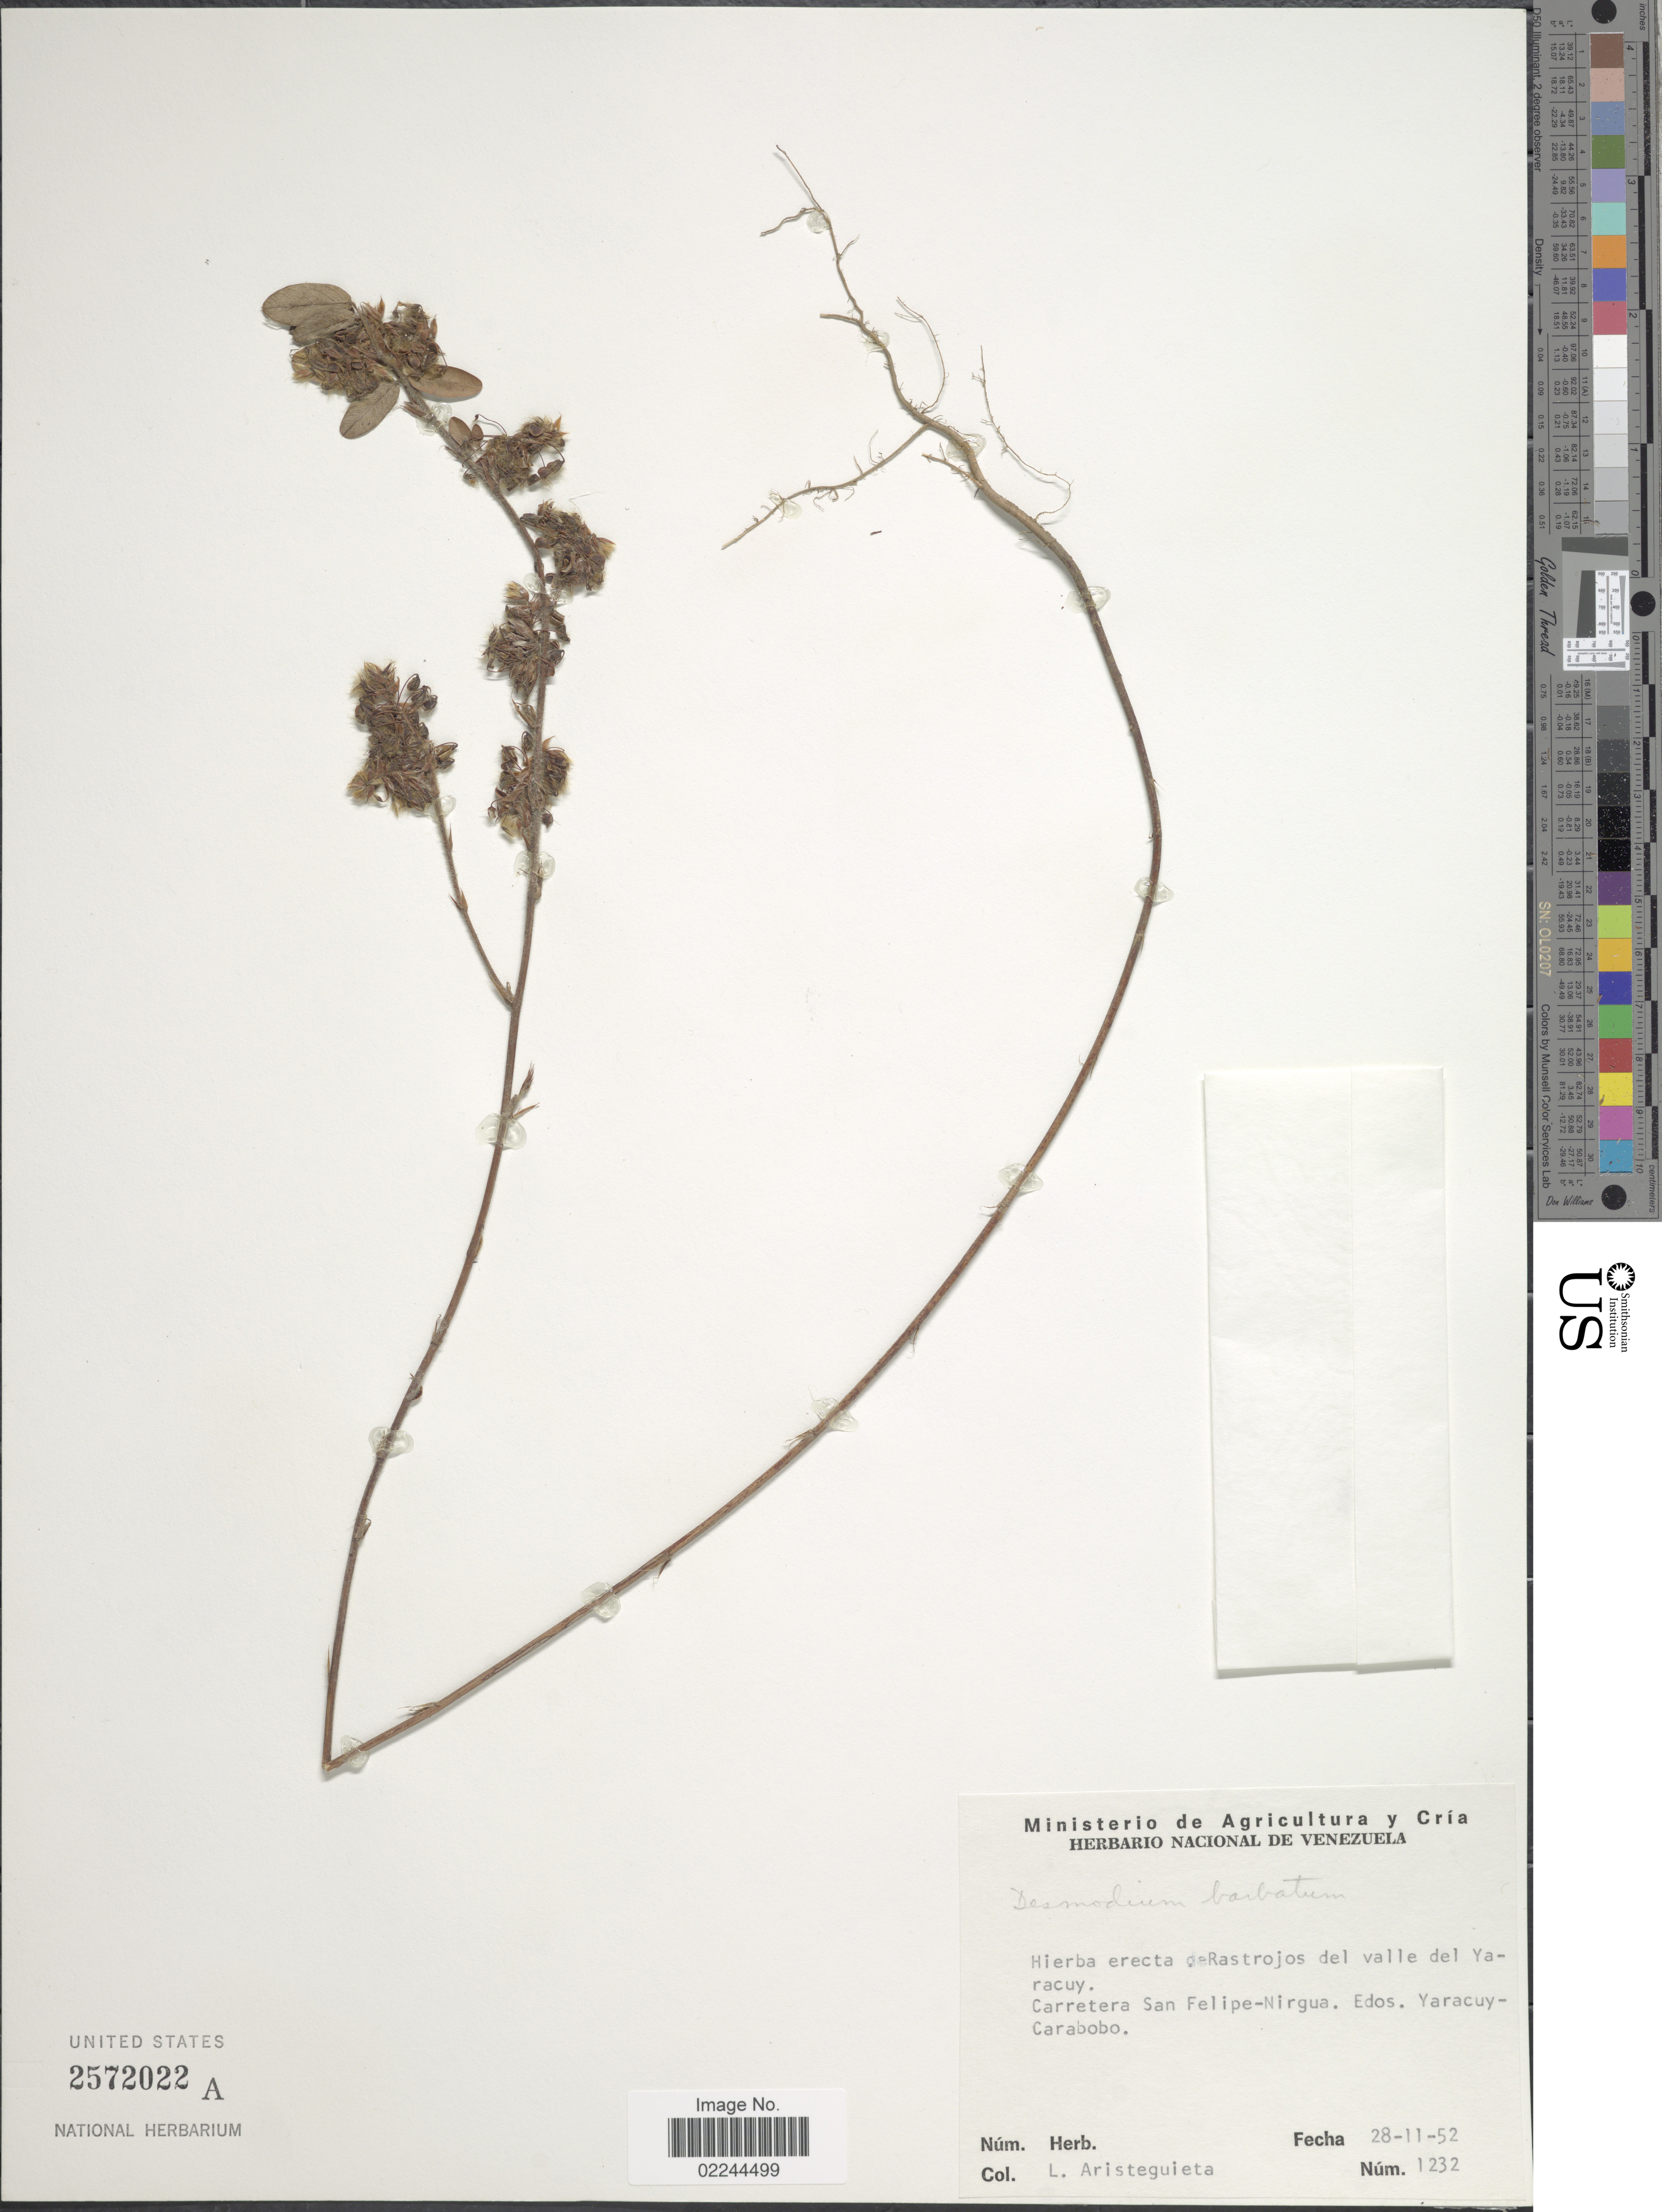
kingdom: Plantae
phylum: Tracheophyta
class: Magnoliopsida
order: Fabales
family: Fabaceae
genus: Grona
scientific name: Grona barbata var. barbata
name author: (L.) H. Ohashi & K. Ohashi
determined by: Strong, Mark T., (BOT), Smithsonian Institution - National Museum of Natural History (UNITED STATES)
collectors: L. Aristeguieta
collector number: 1232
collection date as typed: Transcribed d/m/y: 28/11/52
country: Venezuela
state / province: Yaracuy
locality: Carretera San Felipe-Nirgua. Edos. Yaracuy-Carabobo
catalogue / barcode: US 2572022A